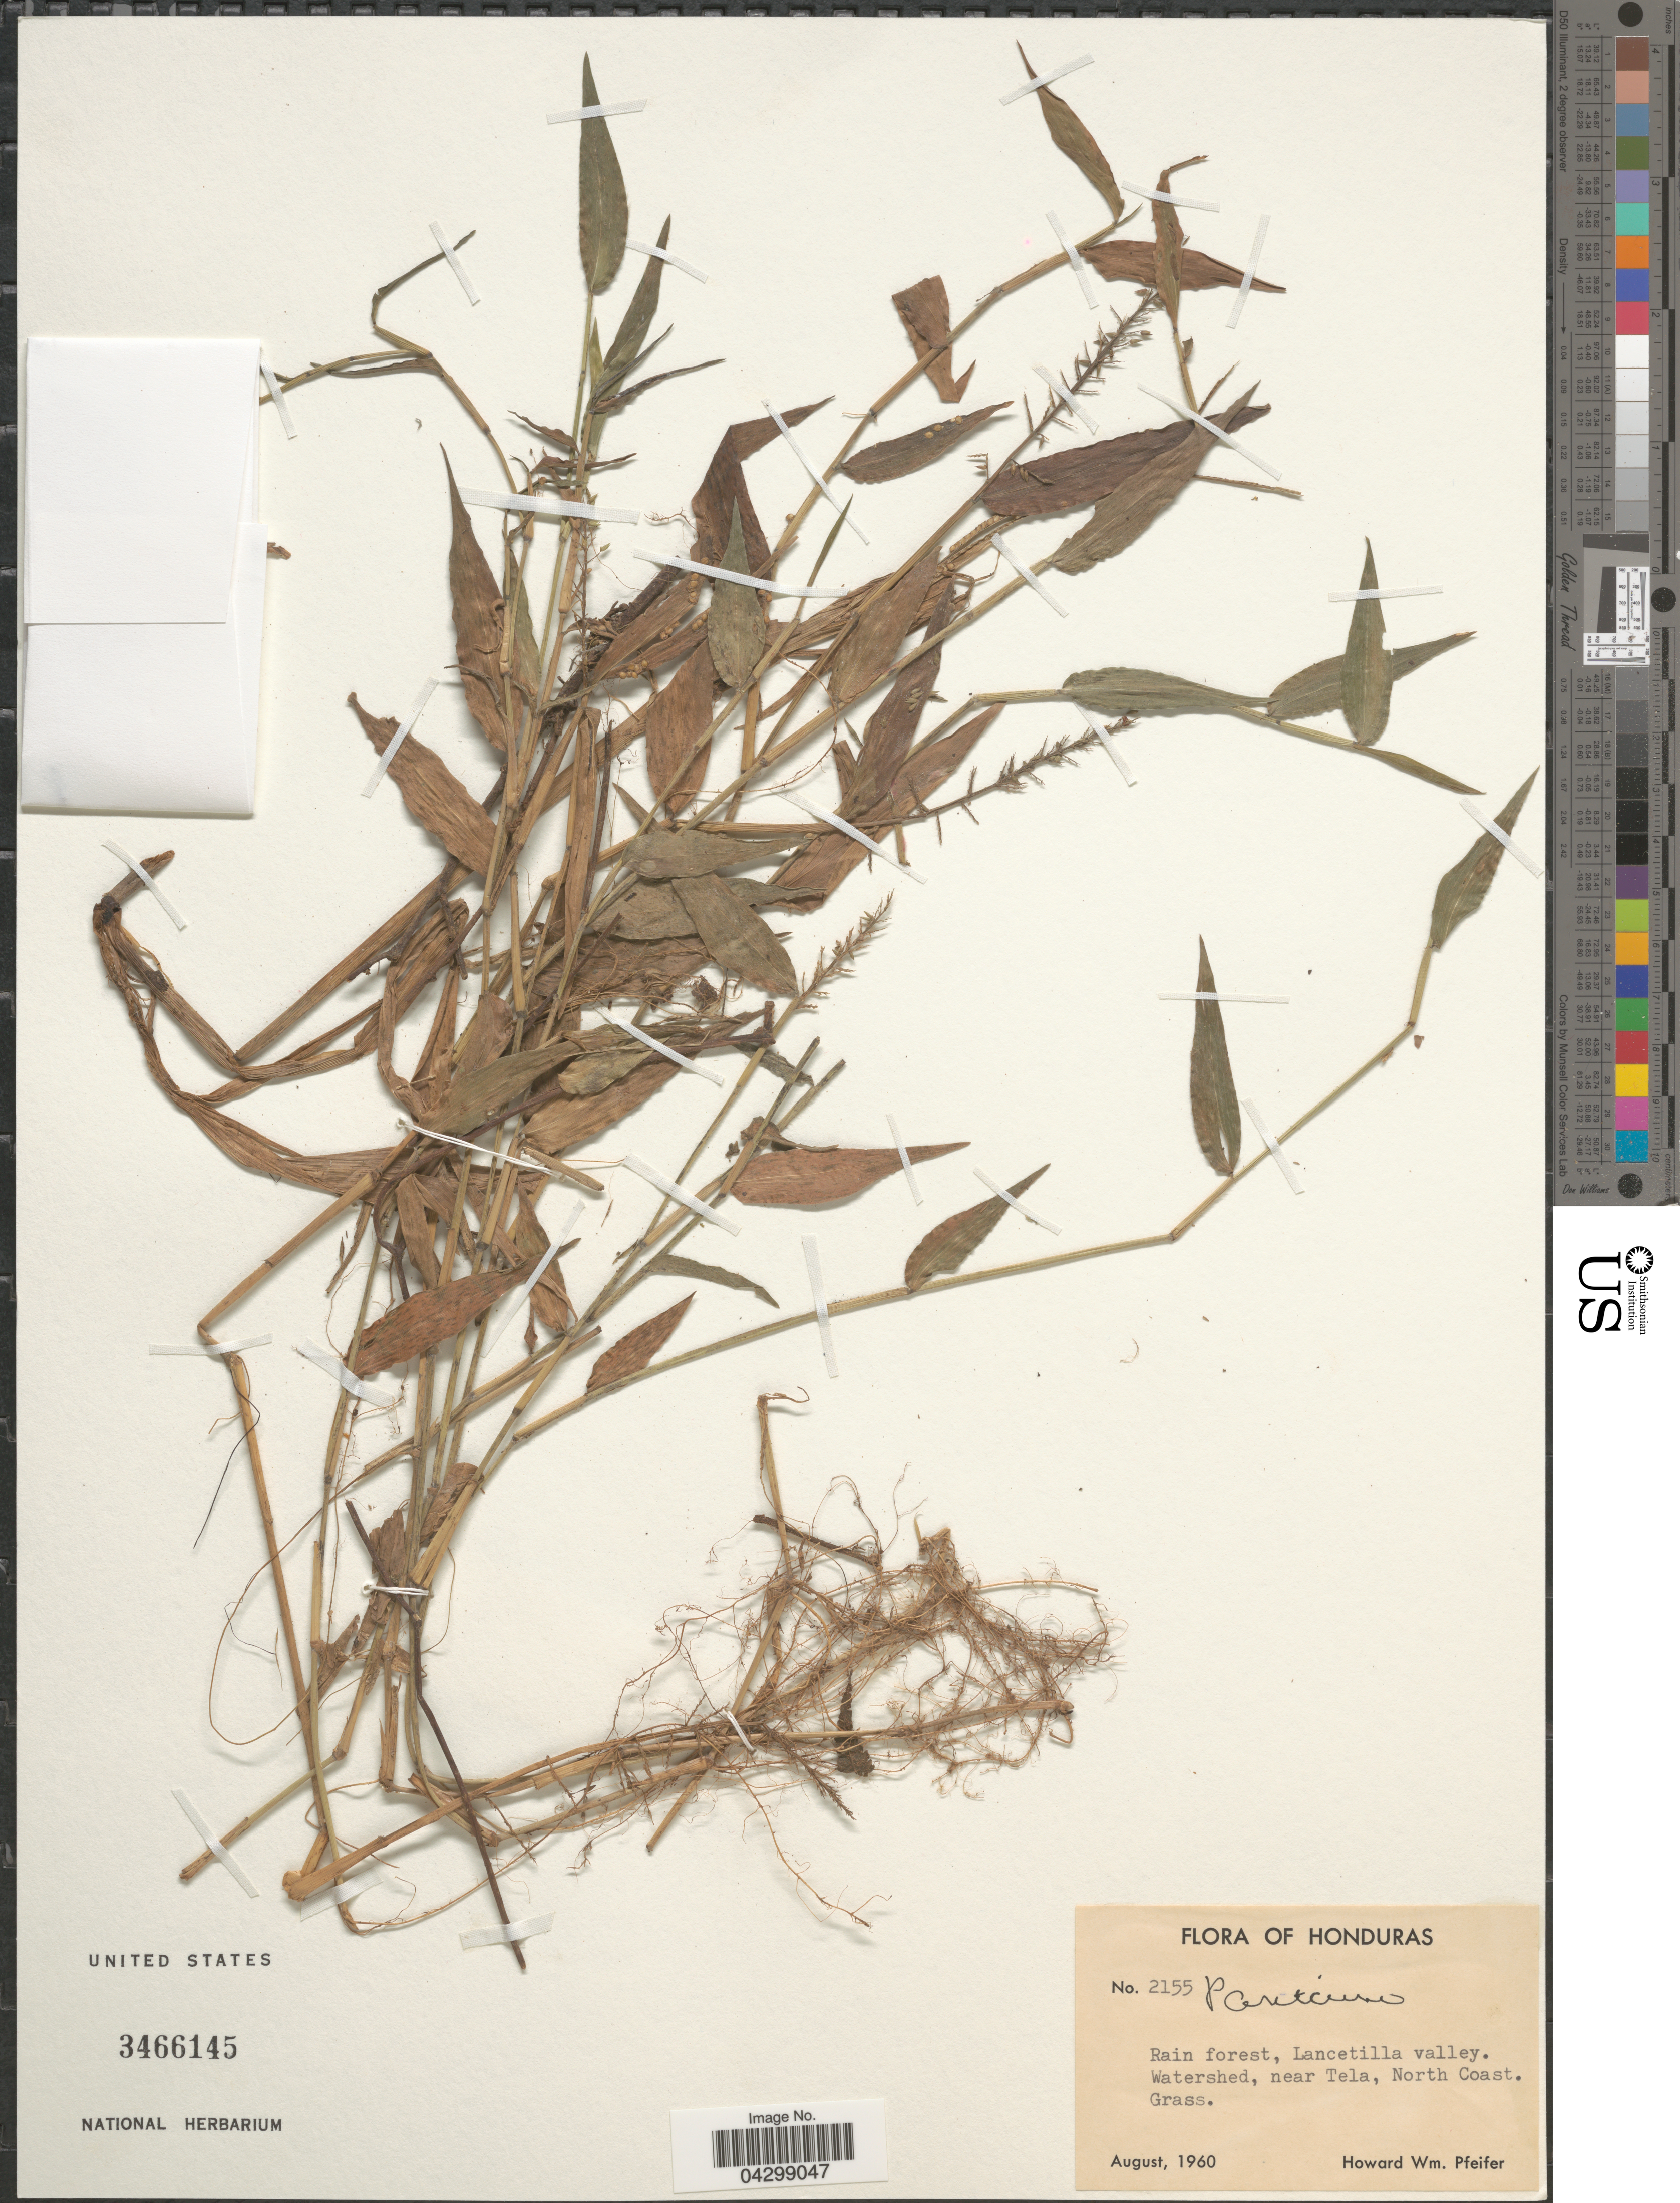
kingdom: Plantae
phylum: Tracheophyta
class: Liliopsida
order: Poales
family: Poaceae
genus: Panicum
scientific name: Panicum sp.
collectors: H. W. Pfeifer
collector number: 2155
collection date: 1960-08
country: Honduras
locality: Rain forest, Lancetilla valley. Watershed, near Tela, North Coast.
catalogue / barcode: US 3466145